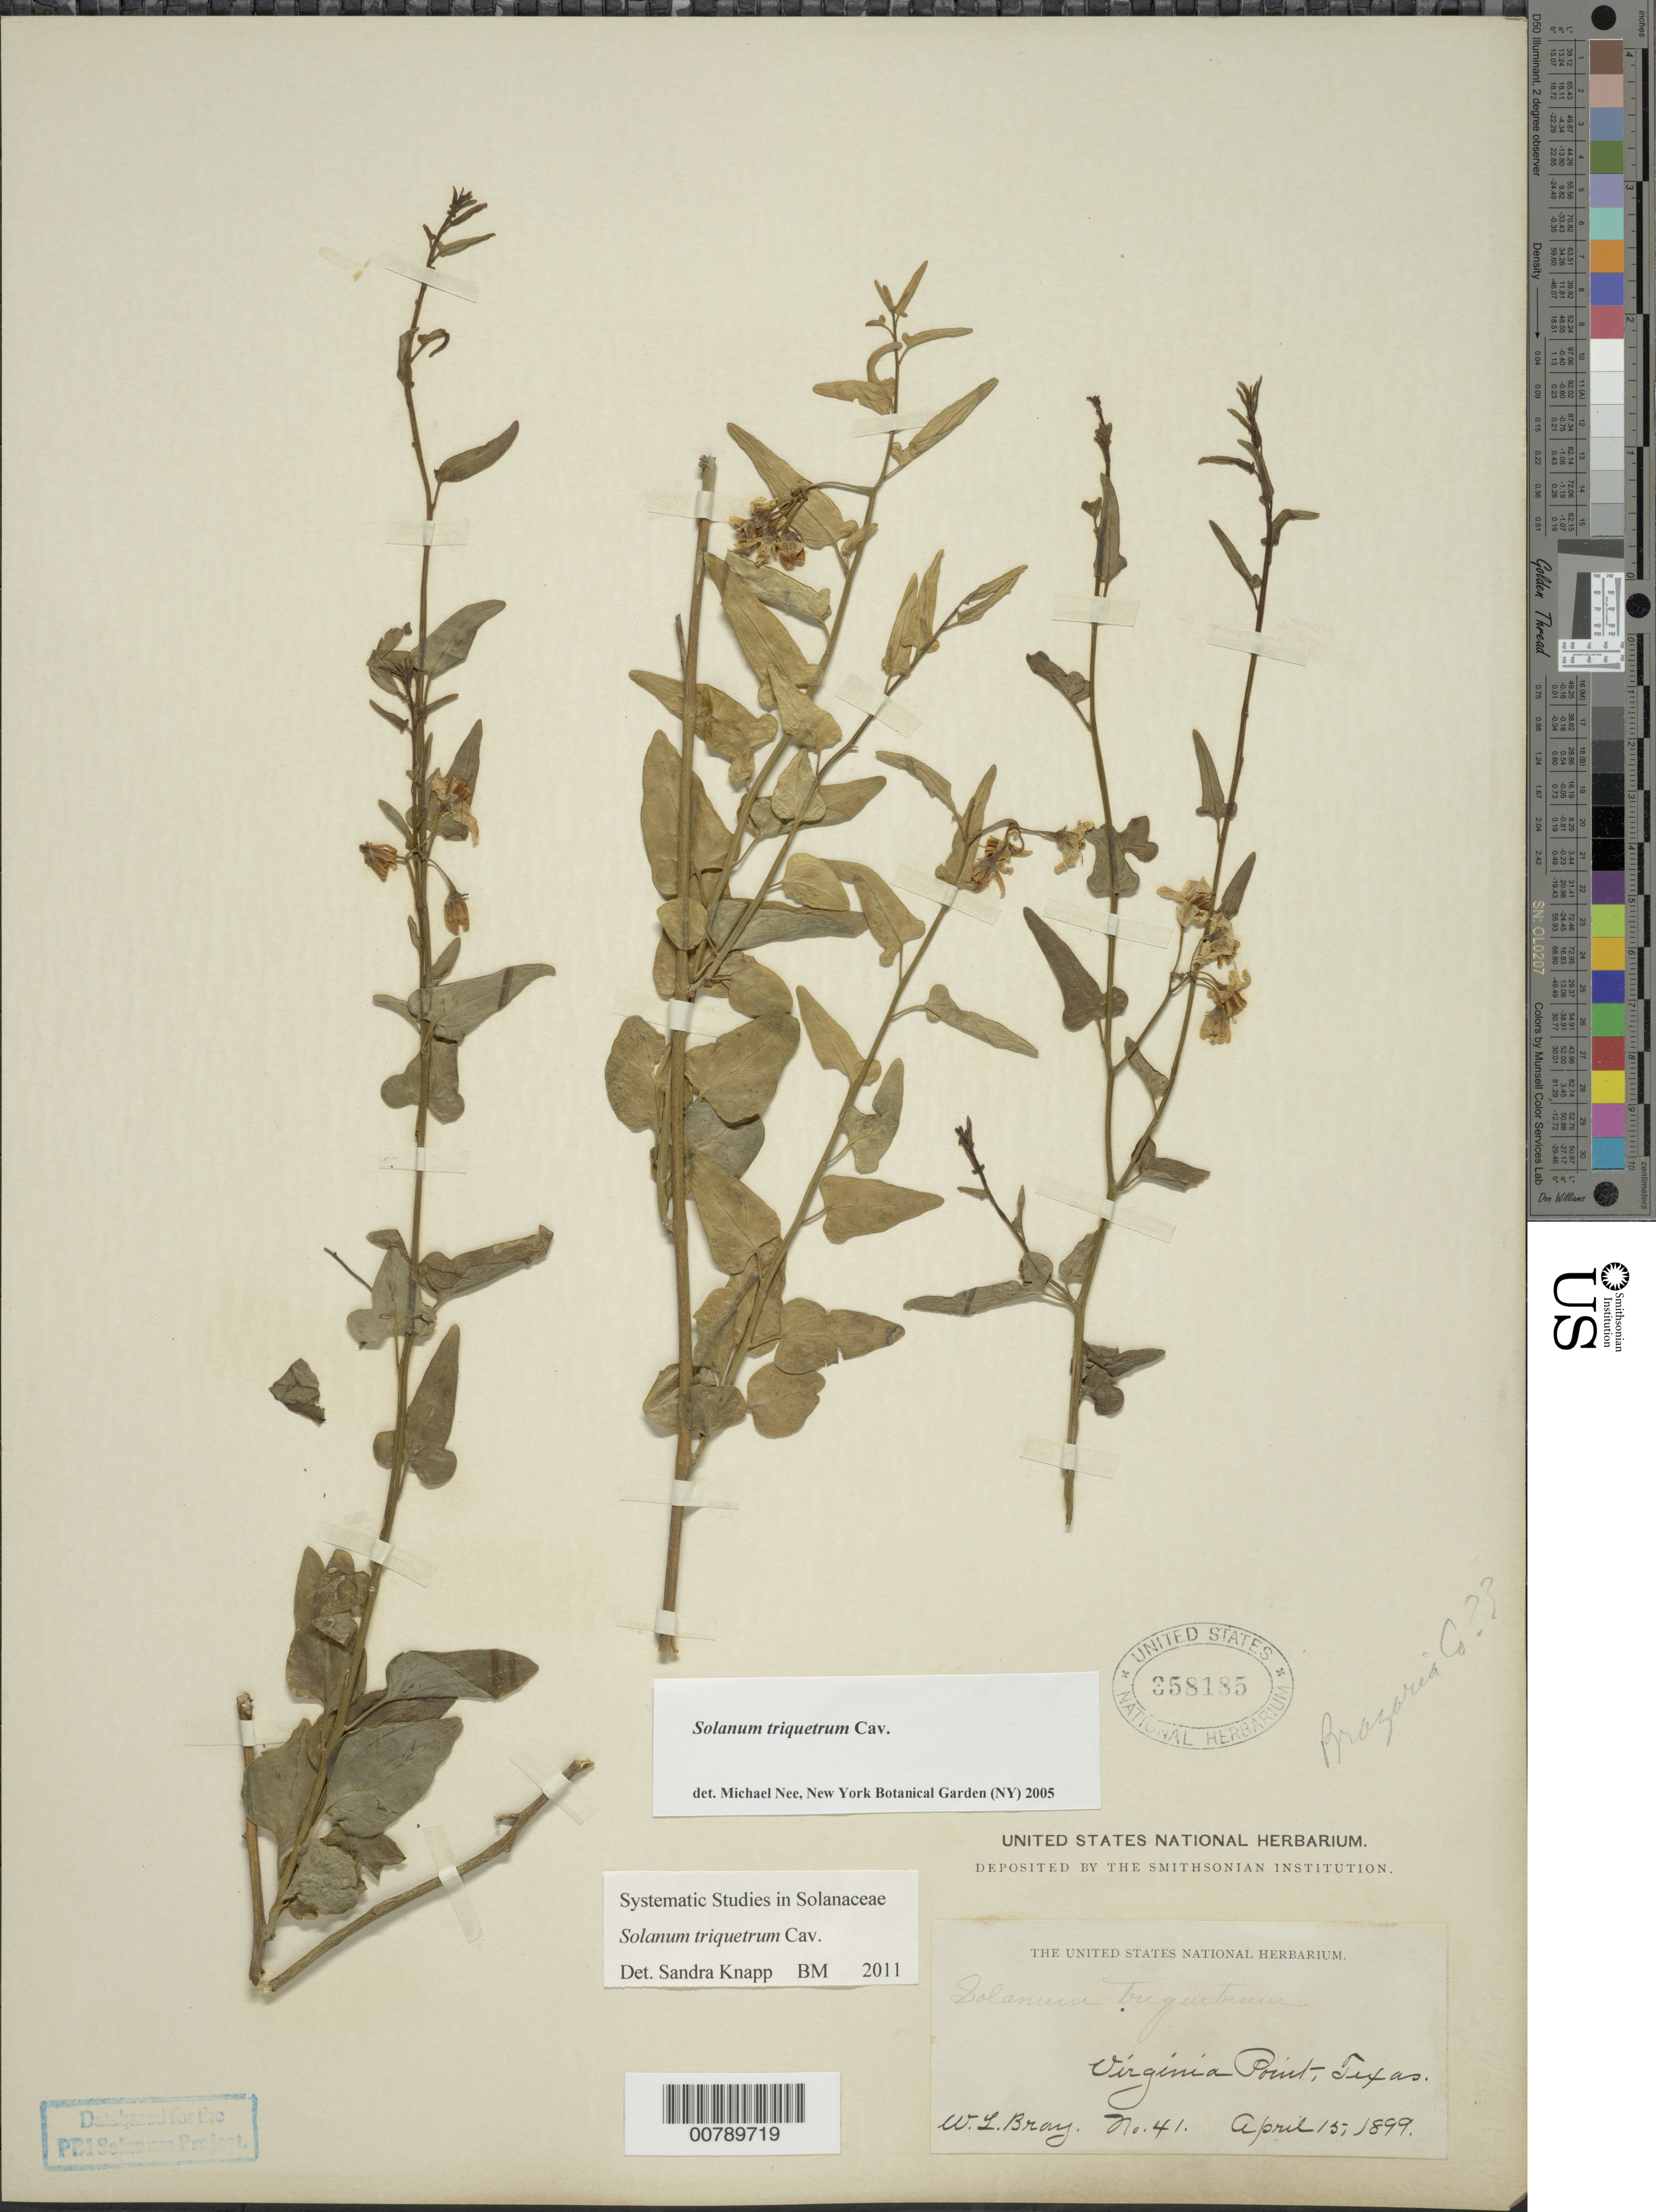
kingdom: Plantae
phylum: Tracheophyta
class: Magnoliopsida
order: Solanales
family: Solanaceae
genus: Solanum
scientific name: Solanum triquetrum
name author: Cav.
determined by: Knapp, S. D.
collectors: W. Bray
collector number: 41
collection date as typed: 15 Apr 1899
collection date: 1899-04-15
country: United States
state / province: Texas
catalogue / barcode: US 358185